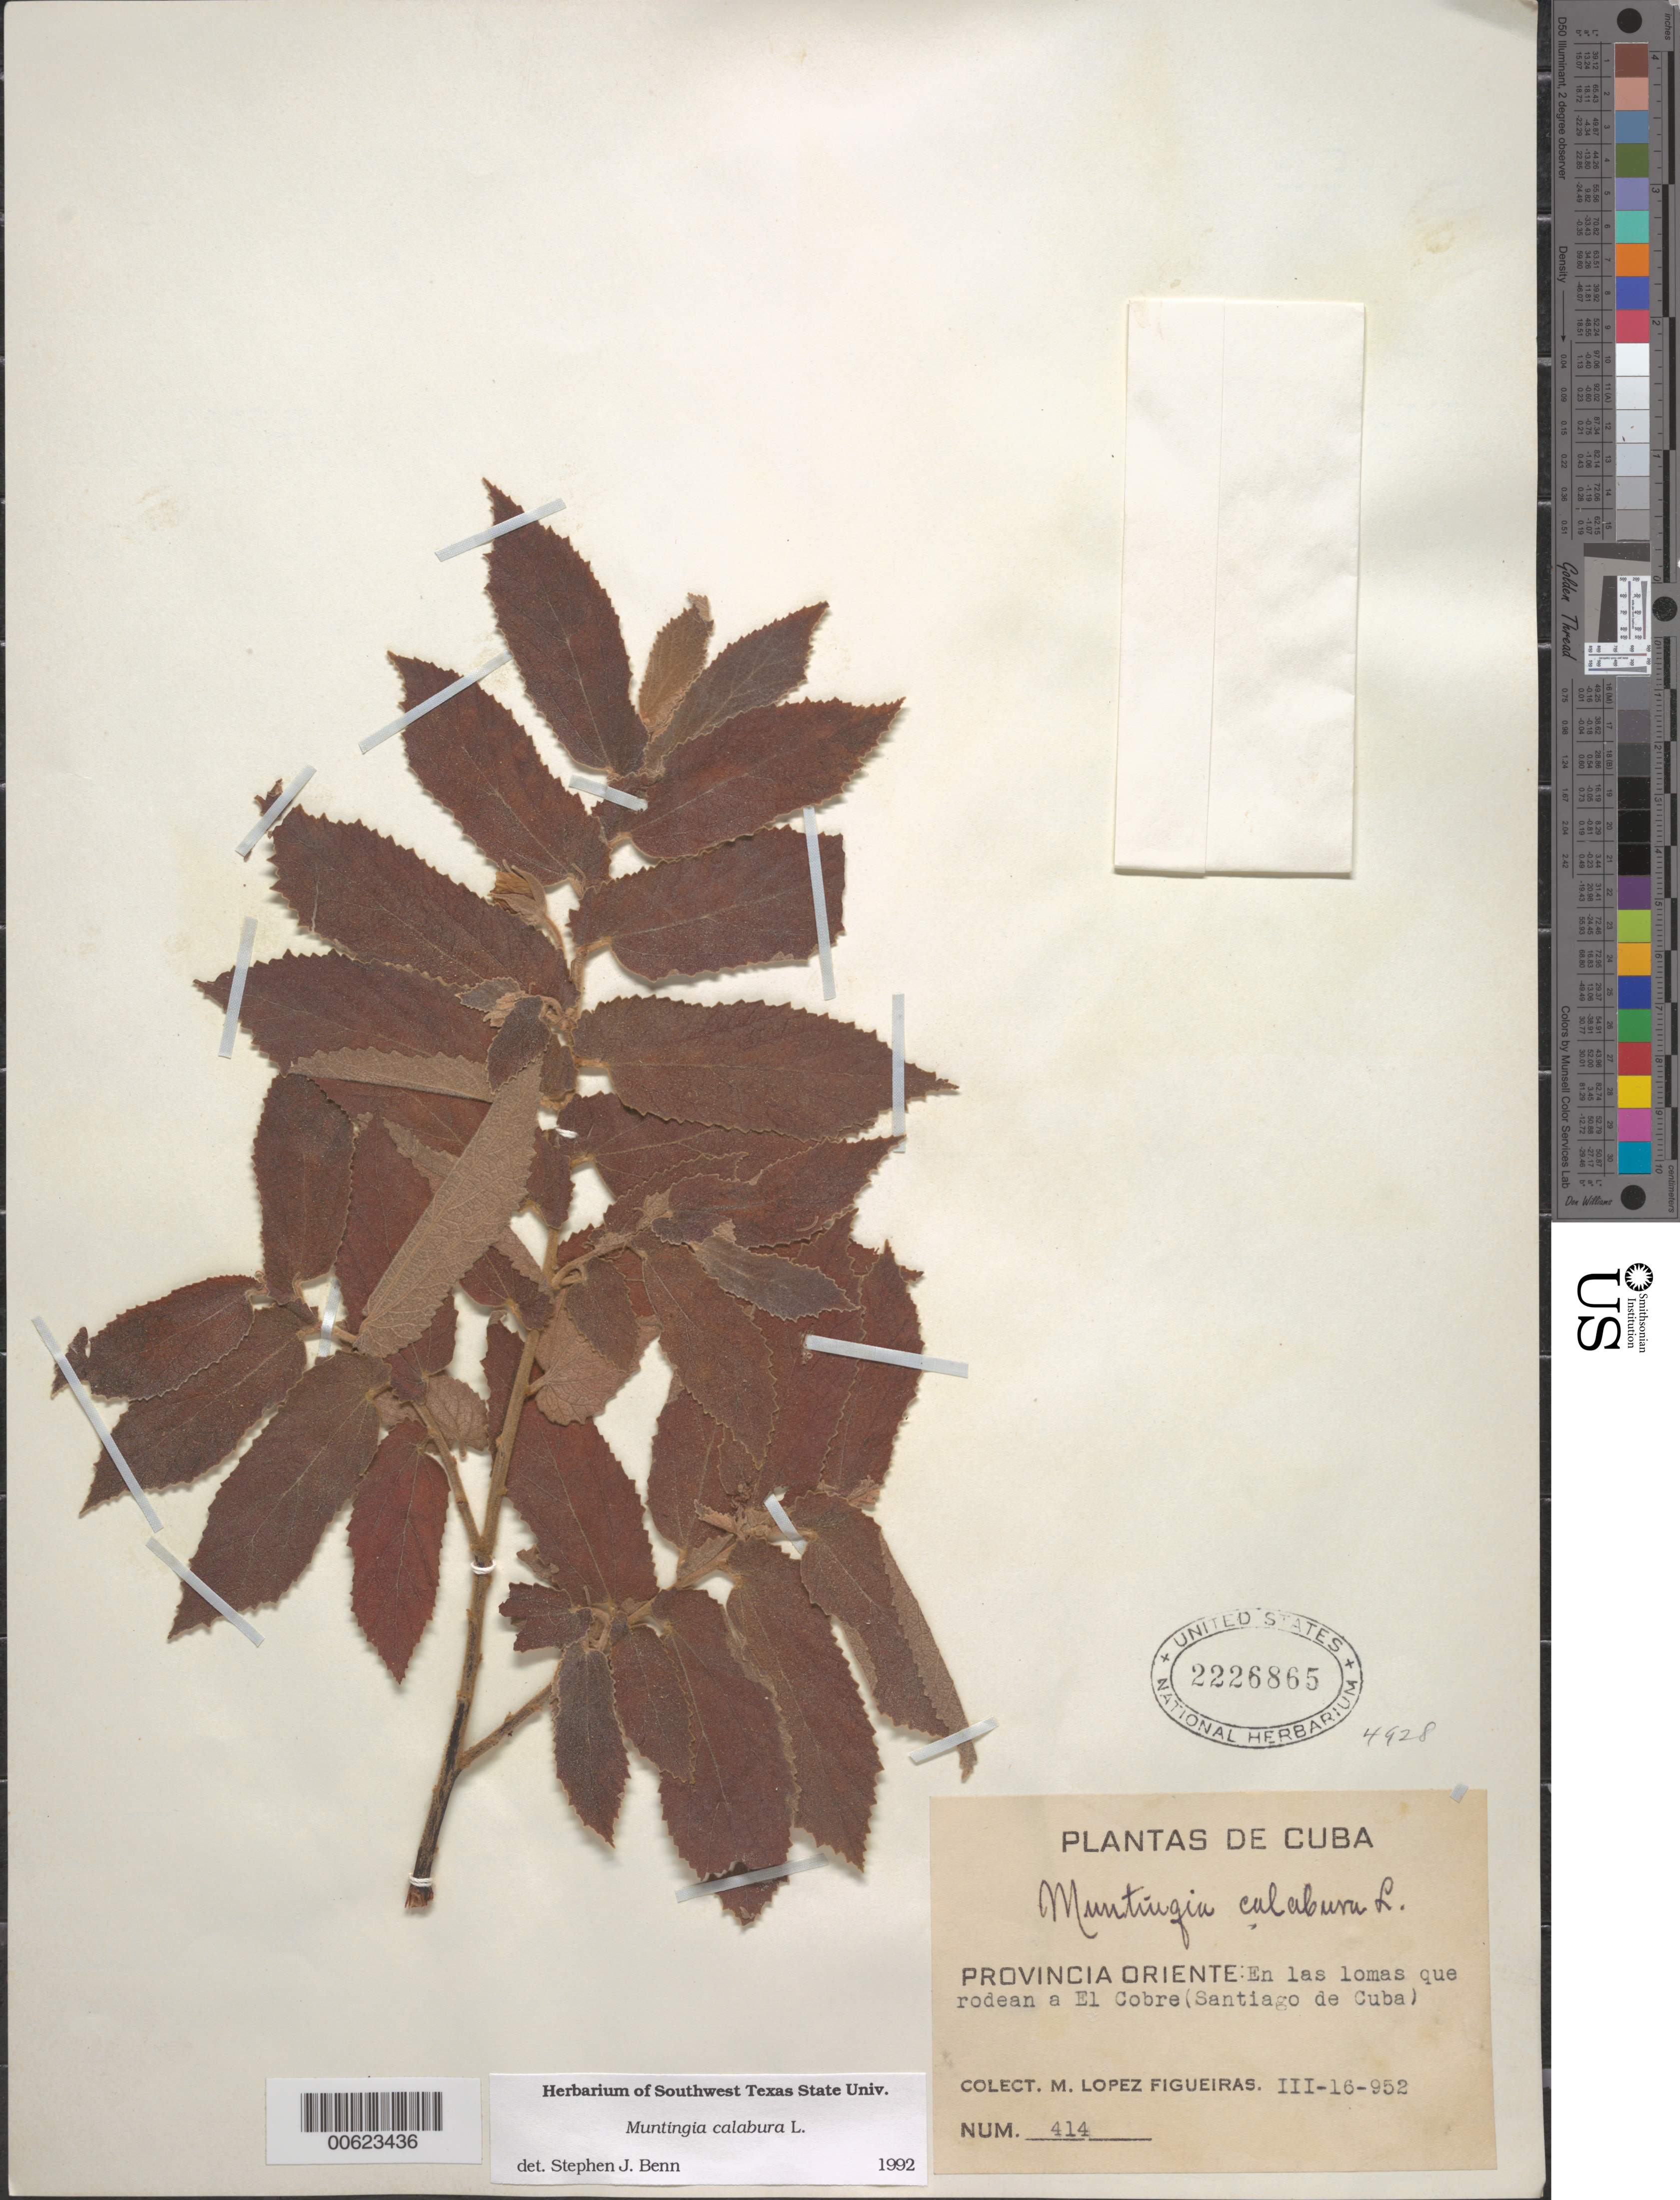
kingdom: Plantae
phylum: Tracheophyta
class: Magnoliopsida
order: Malvales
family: Muntingiaceae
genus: Muntingia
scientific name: Muntingia calabura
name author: L.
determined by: Benn, S. J.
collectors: M. López Figueiras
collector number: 414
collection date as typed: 16 Mar 1952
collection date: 1952-03-16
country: Cuba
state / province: Santiago de Cuba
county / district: El Cobre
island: Greater Antilles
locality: En las lomas que rodean a El Cobre (Santiago de Cuba). [In former Oriente Province.]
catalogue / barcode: US 2226865